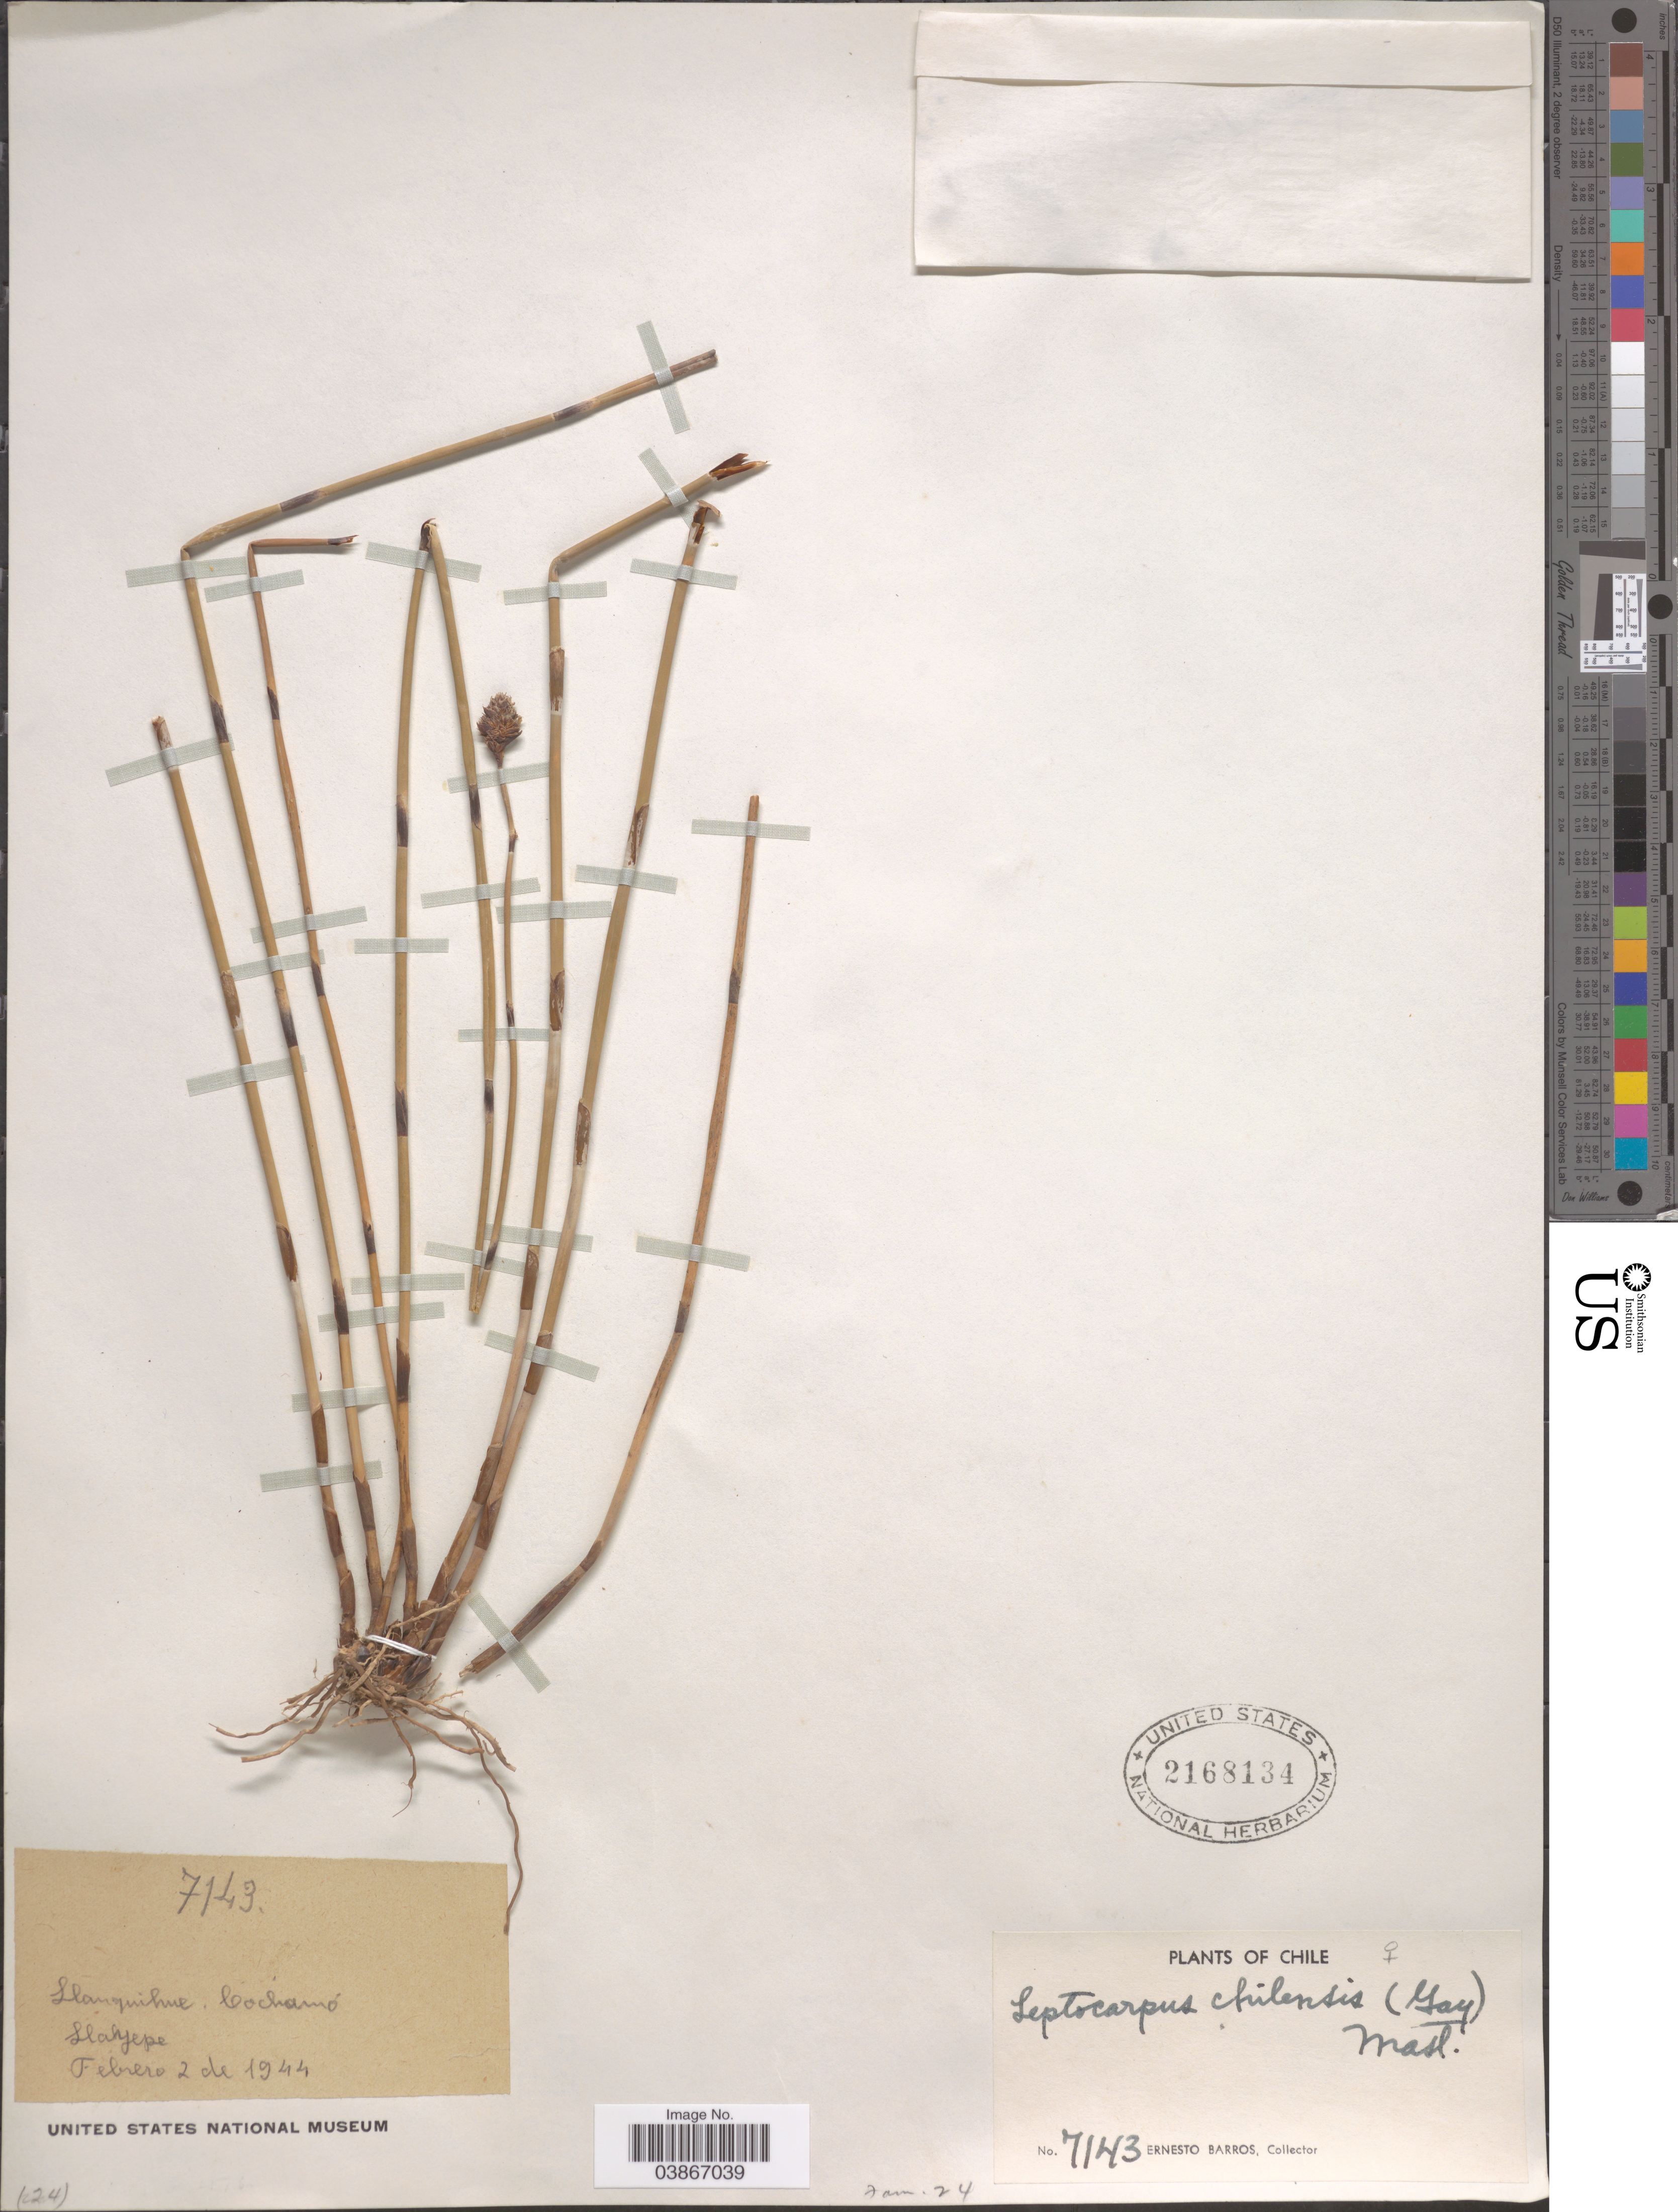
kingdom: Plantae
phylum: Tracheophyta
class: Liliopsida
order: Poales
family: Restionaceae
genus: Apodasmia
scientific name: Apodasmia chilensis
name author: (Gay) B.G. Briggs & L.A.S. Johnson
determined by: Strong, Mark T., (BOT), Smithsonian Institution - National Museum of Natural History (UNITED STATES)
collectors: E. Barros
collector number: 7143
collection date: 1944-02-02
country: Chile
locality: Llanquihue, Cochamó. Llayepe.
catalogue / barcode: US 2168134